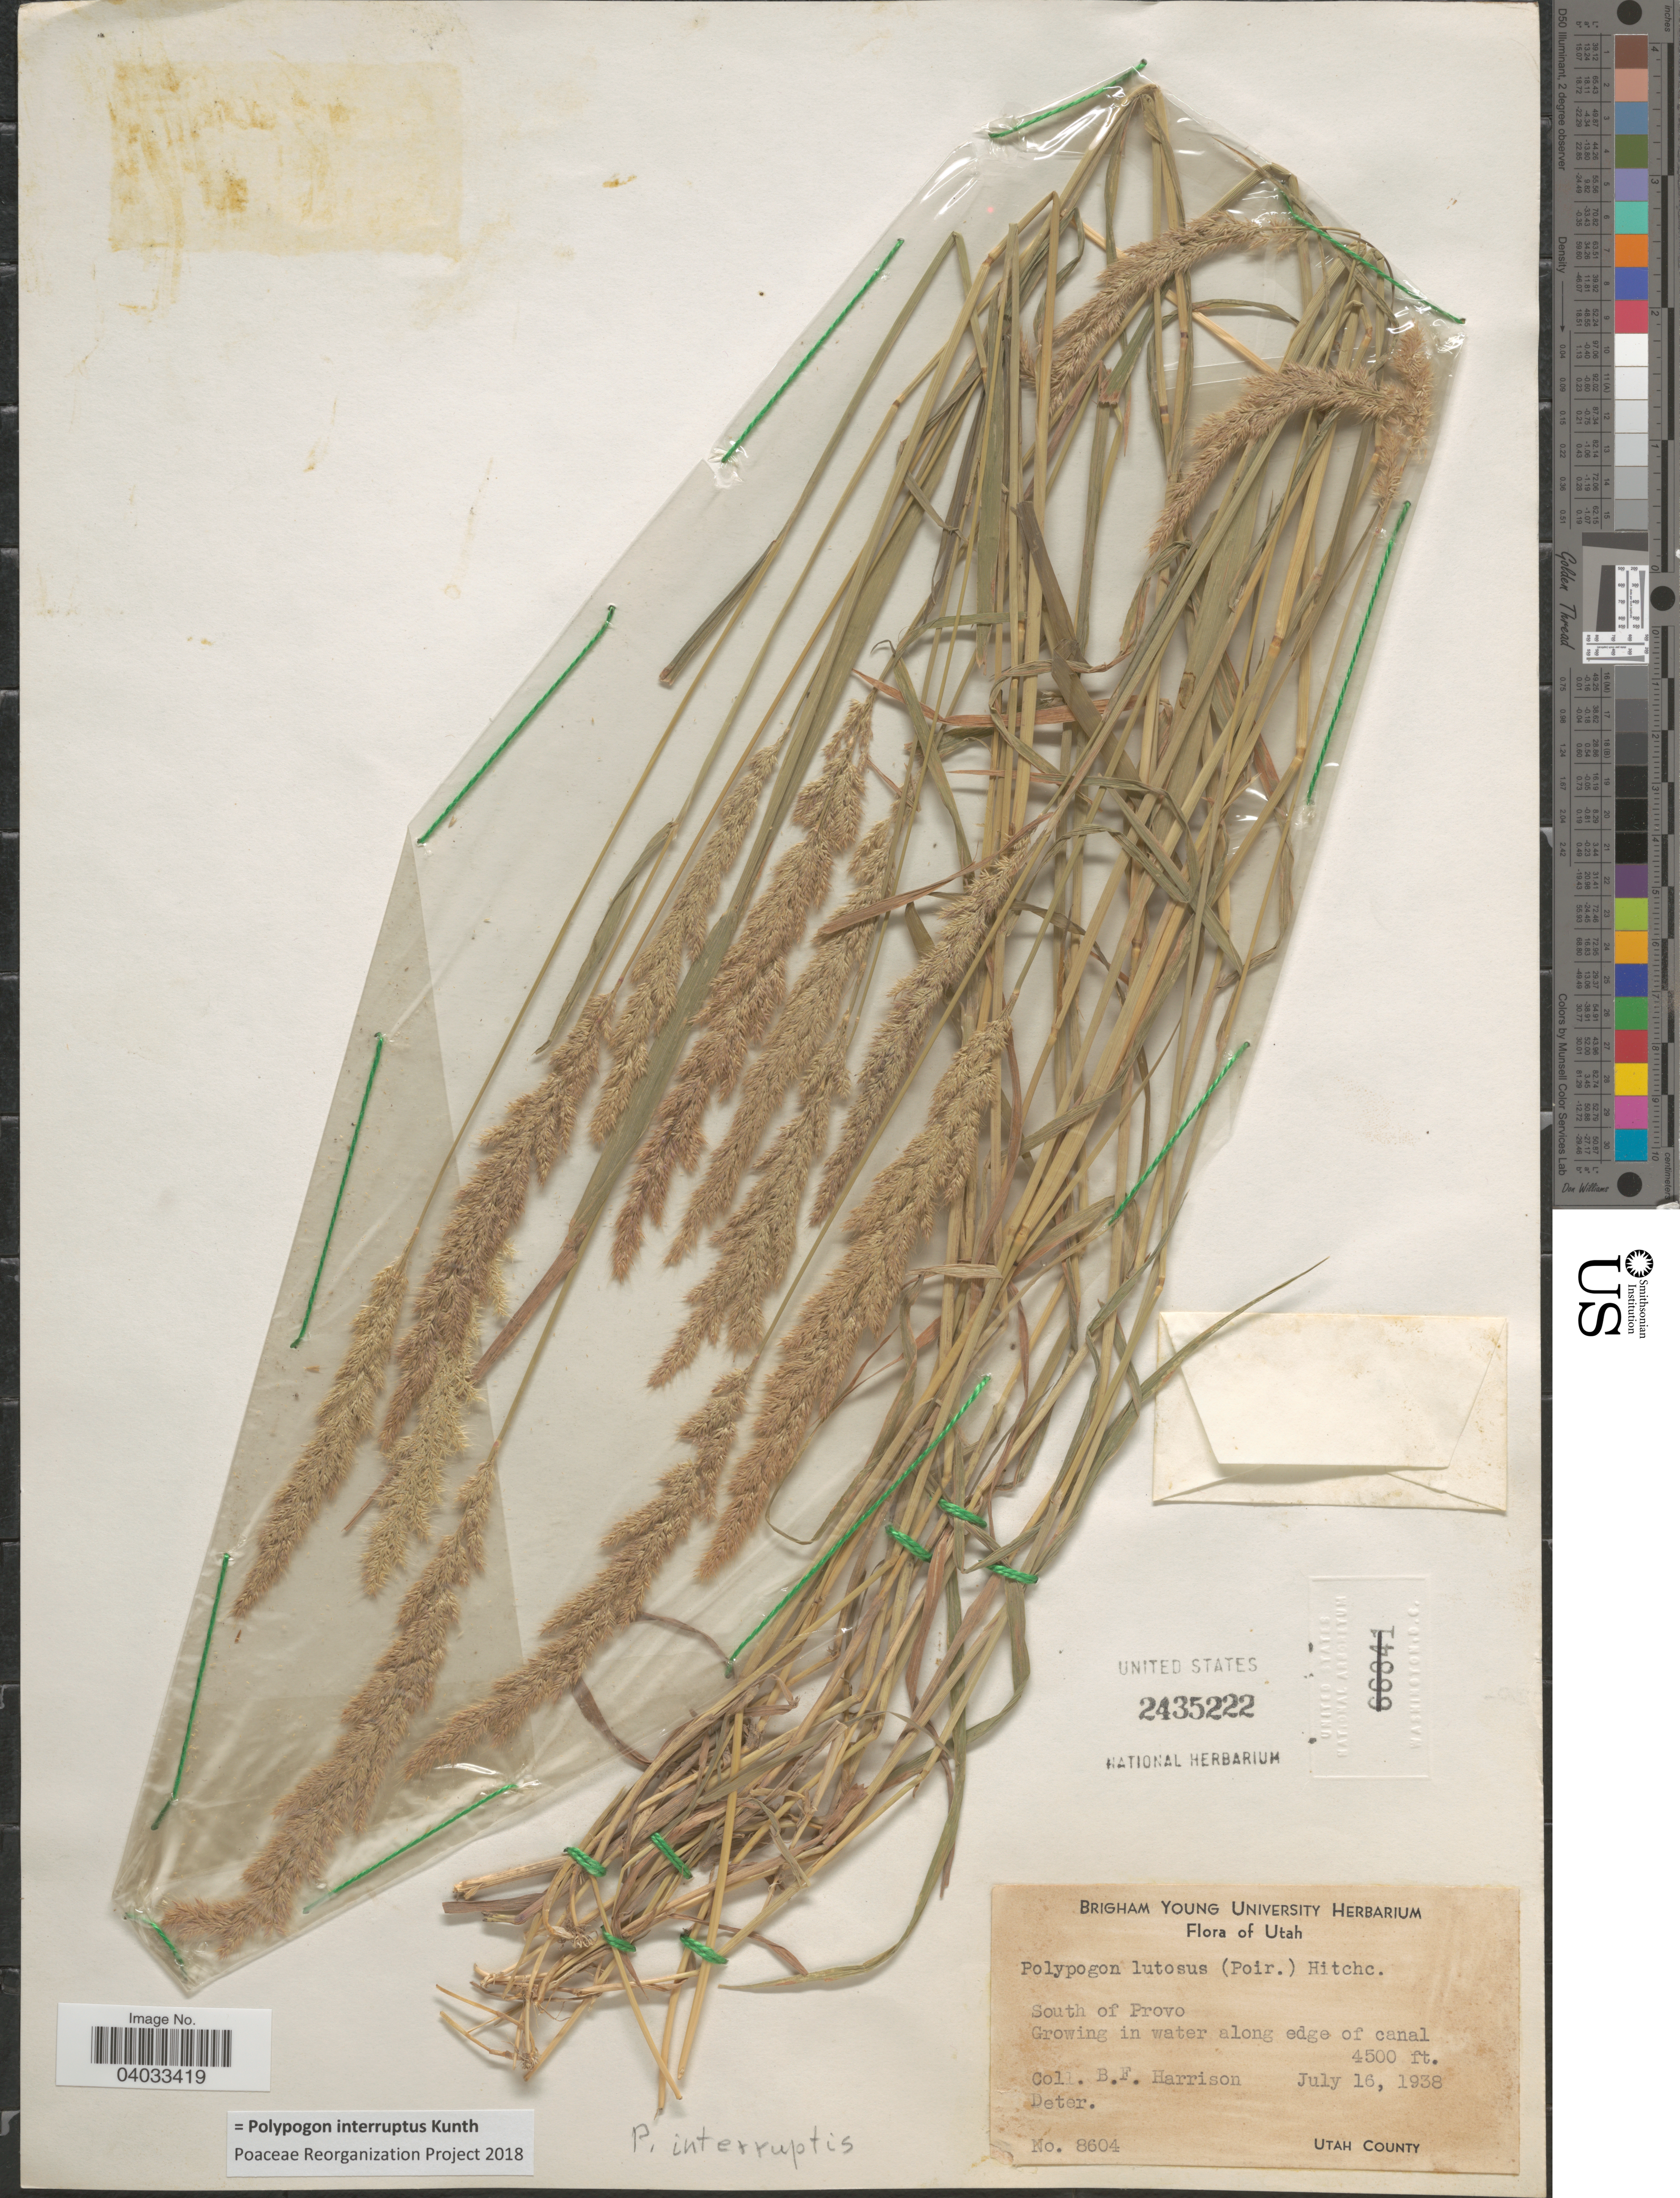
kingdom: Plantae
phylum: Tracheophyta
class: Liliopsida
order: Poales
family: Poaceae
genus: Polypogon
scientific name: Polypogon interruptus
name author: Kunth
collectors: B. F. Harrison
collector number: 8604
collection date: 1938-07-16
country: United States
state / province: Utah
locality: South of Provo. Utah County.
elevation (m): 1372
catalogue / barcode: US 2435222